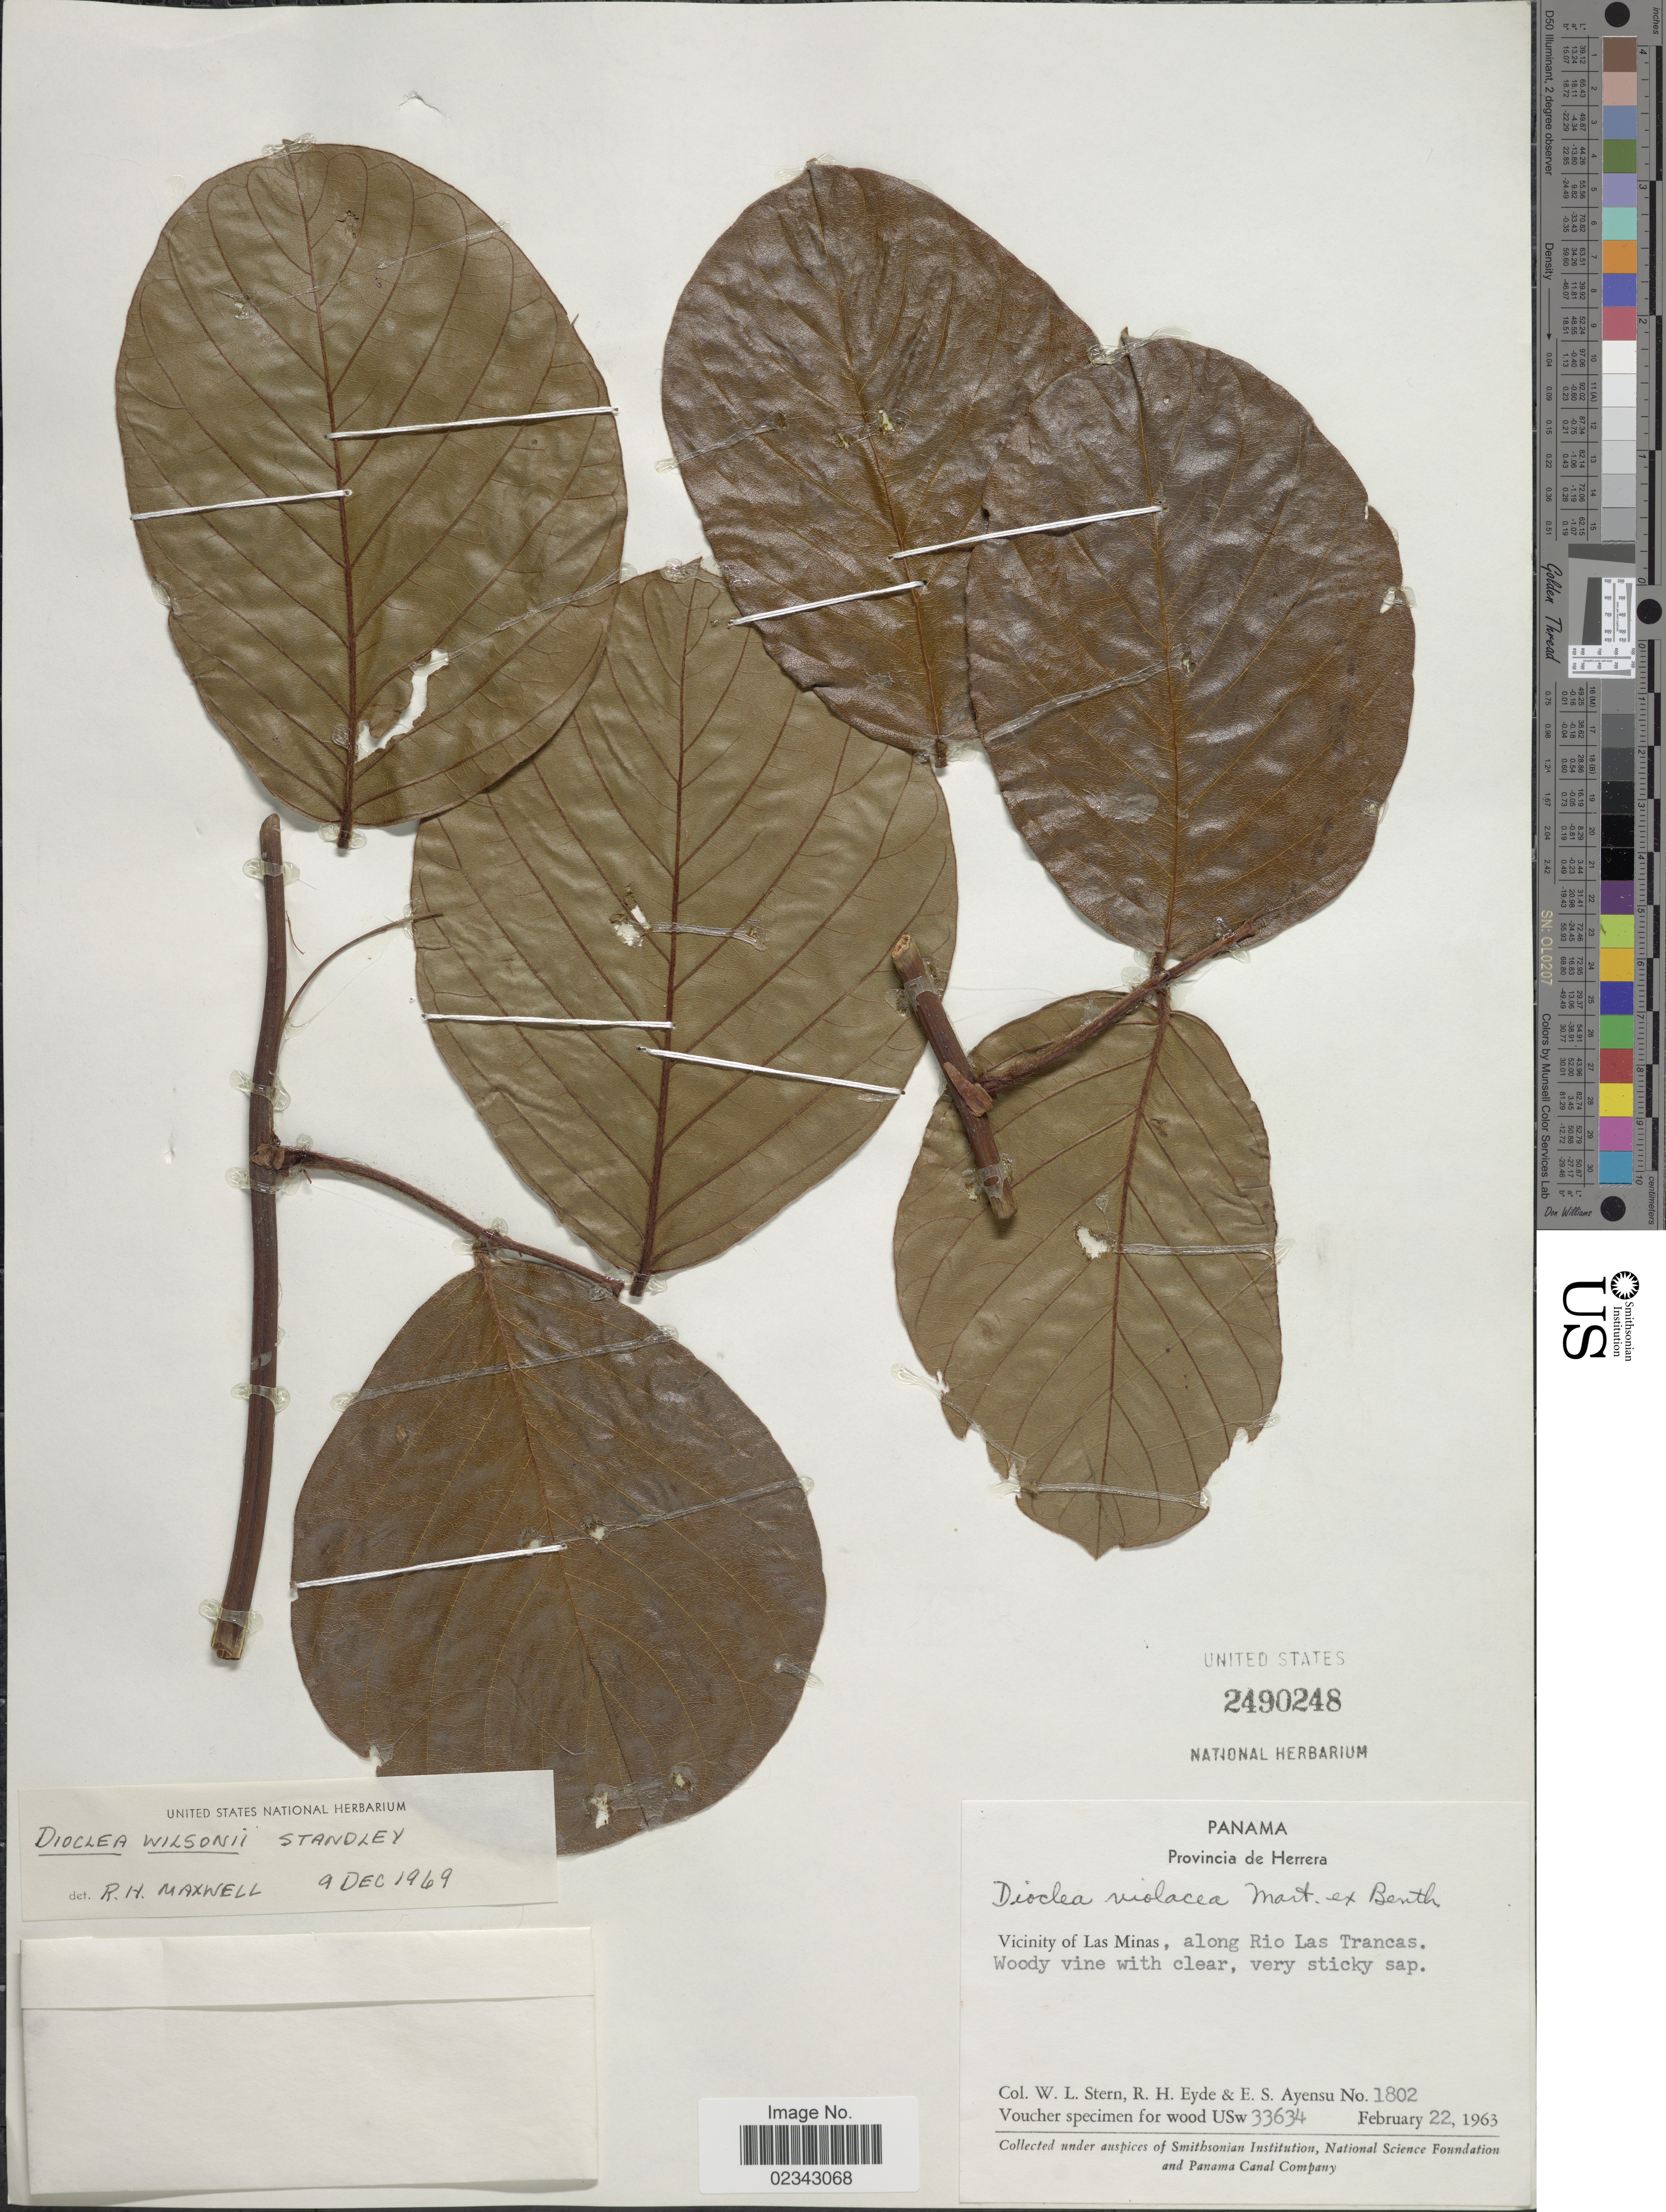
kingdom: Plantae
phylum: Tracheophyta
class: Magnoliopsida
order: Fabales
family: Fabaceae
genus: Macropsychanthus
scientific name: Macropsychanthus wilsonii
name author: (Standl.) L.P. Queiroz & Snak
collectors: W. L. Stern, R. H. Eyde & E. S. Ayensu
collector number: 1802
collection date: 1963-02-22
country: Panama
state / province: Herrera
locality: Vicinity of Las Minas, along Rio Las Trancas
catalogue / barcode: US 2490248